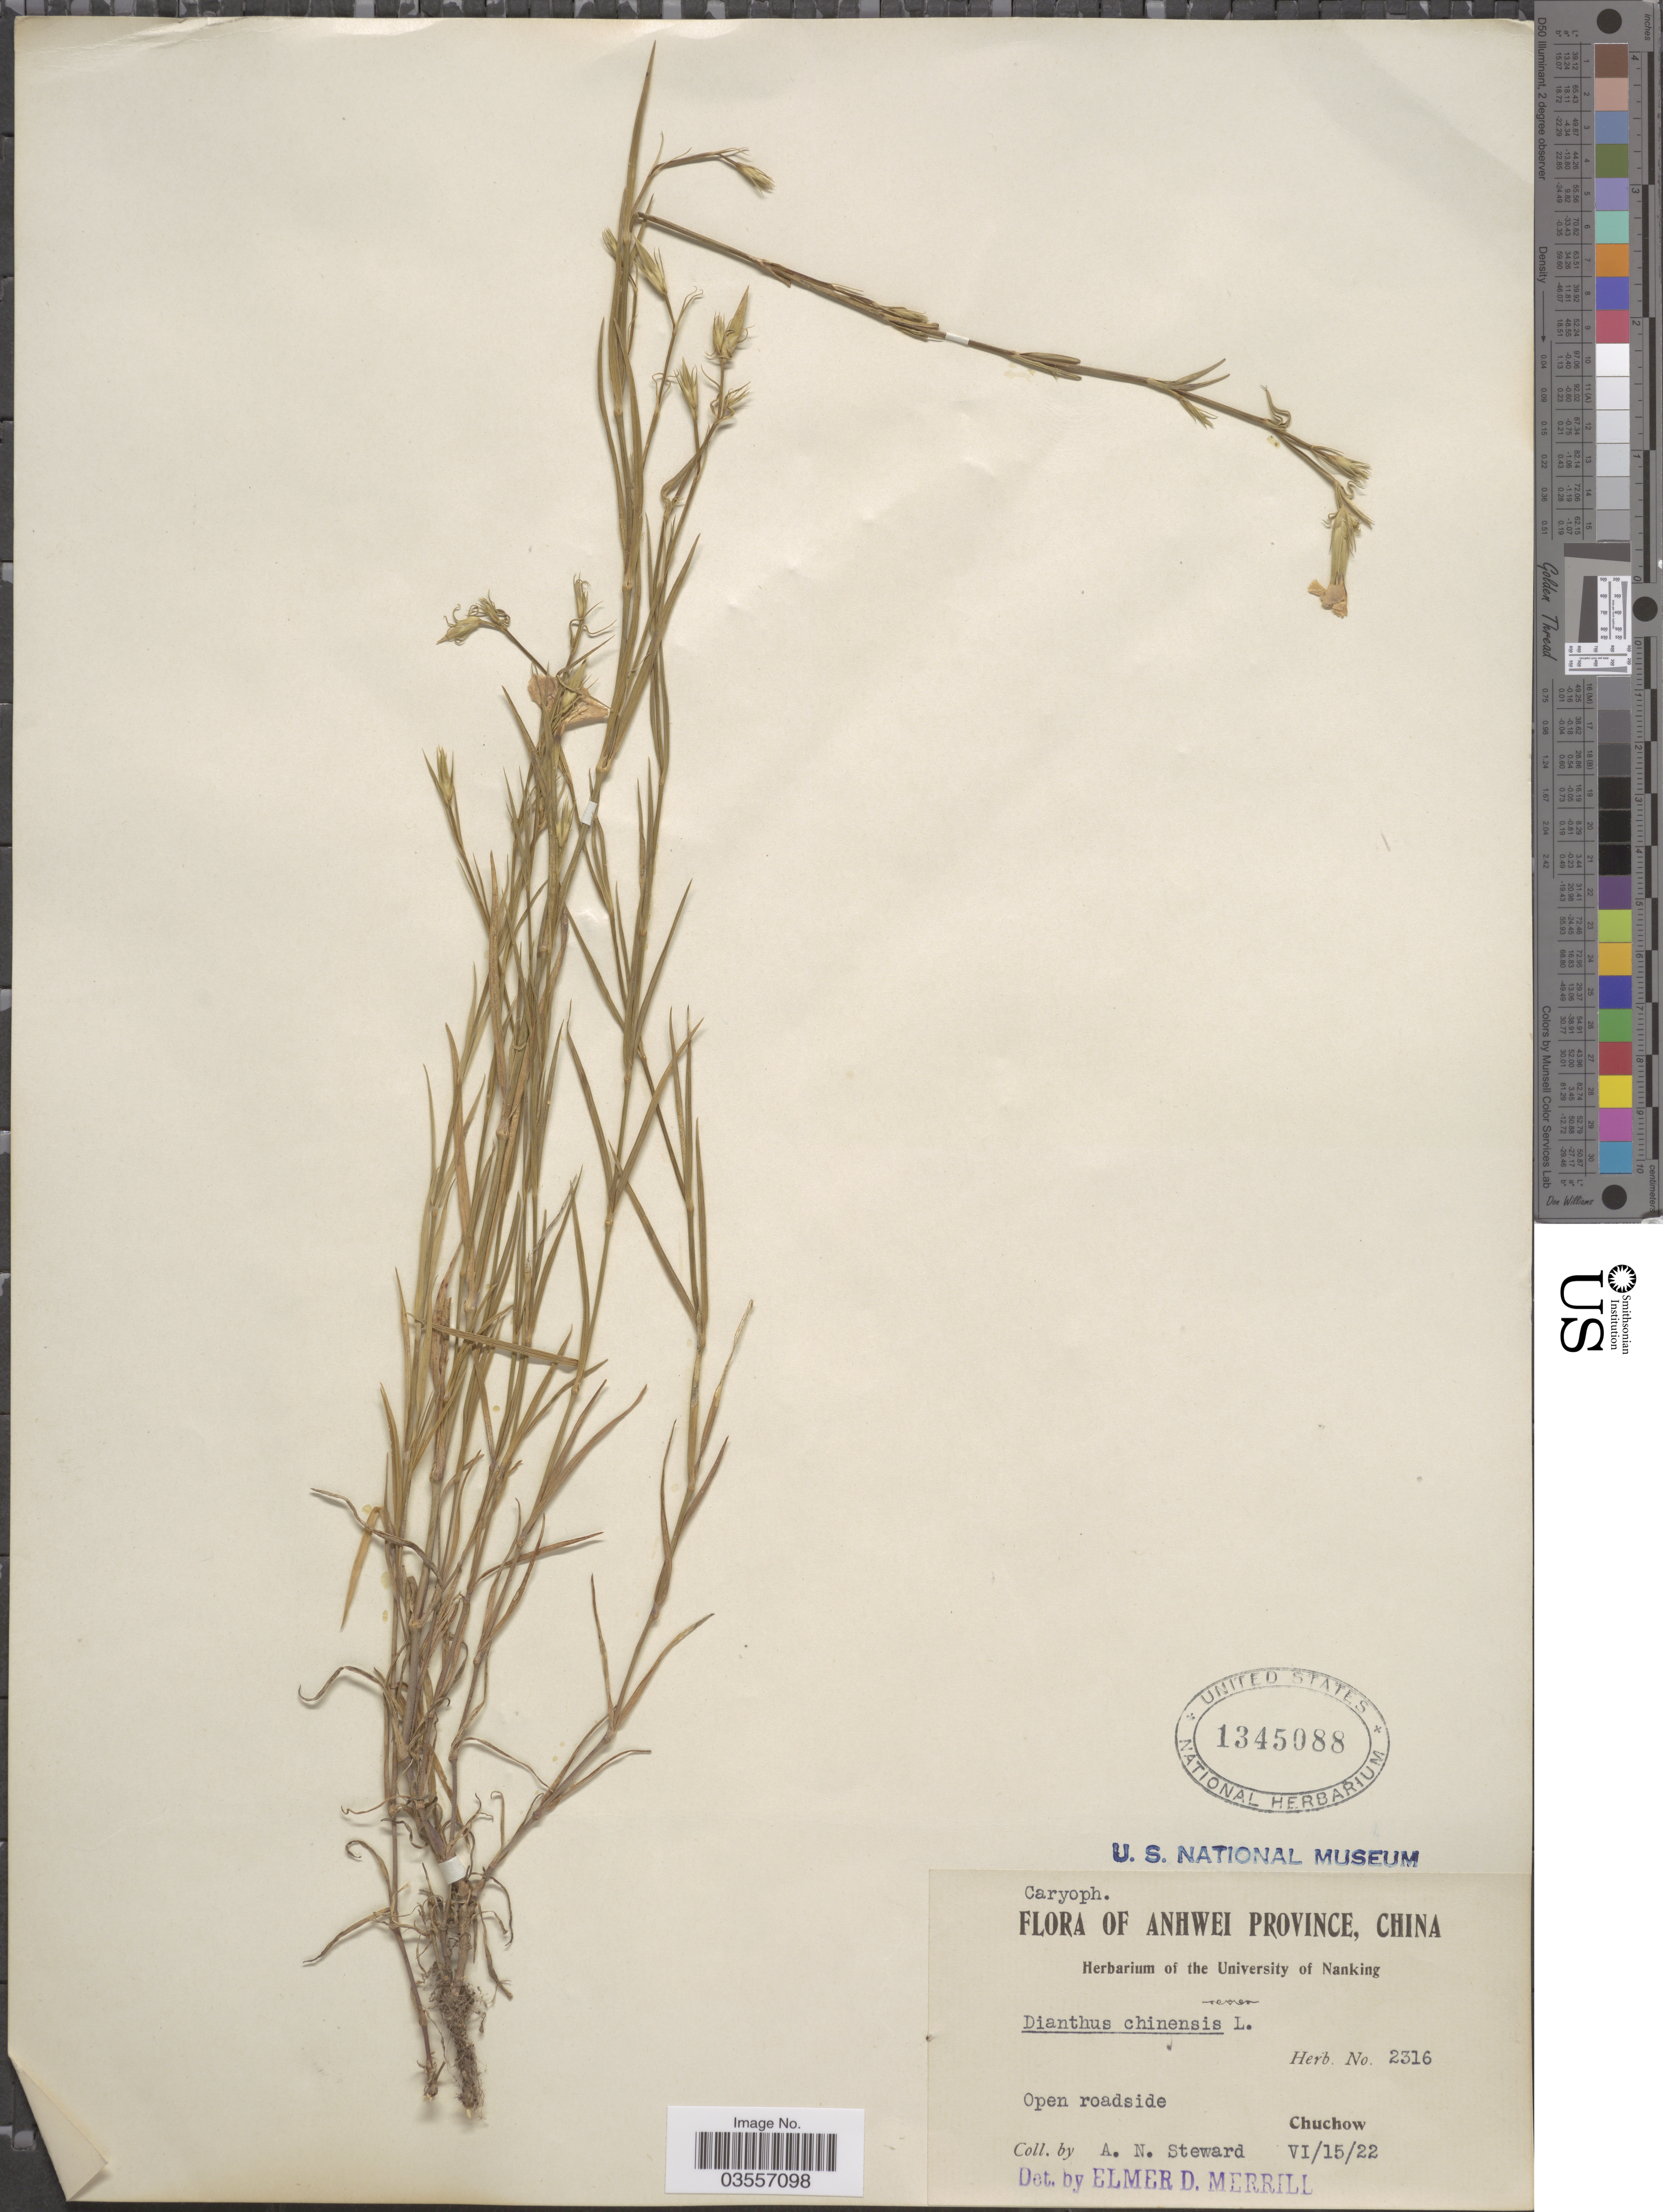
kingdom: Plantae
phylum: Tracheophyta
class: Magnoliopsida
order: Caryophyllales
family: Caryophyllaceae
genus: Dianthus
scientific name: Dianthus chinensis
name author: L.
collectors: A. N. Steward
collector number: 2316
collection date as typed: Transcribed d/m/y: 15/6/22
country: China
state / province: Anhui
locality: Anhwei Province. Chuchow.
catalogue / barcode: US 1345088